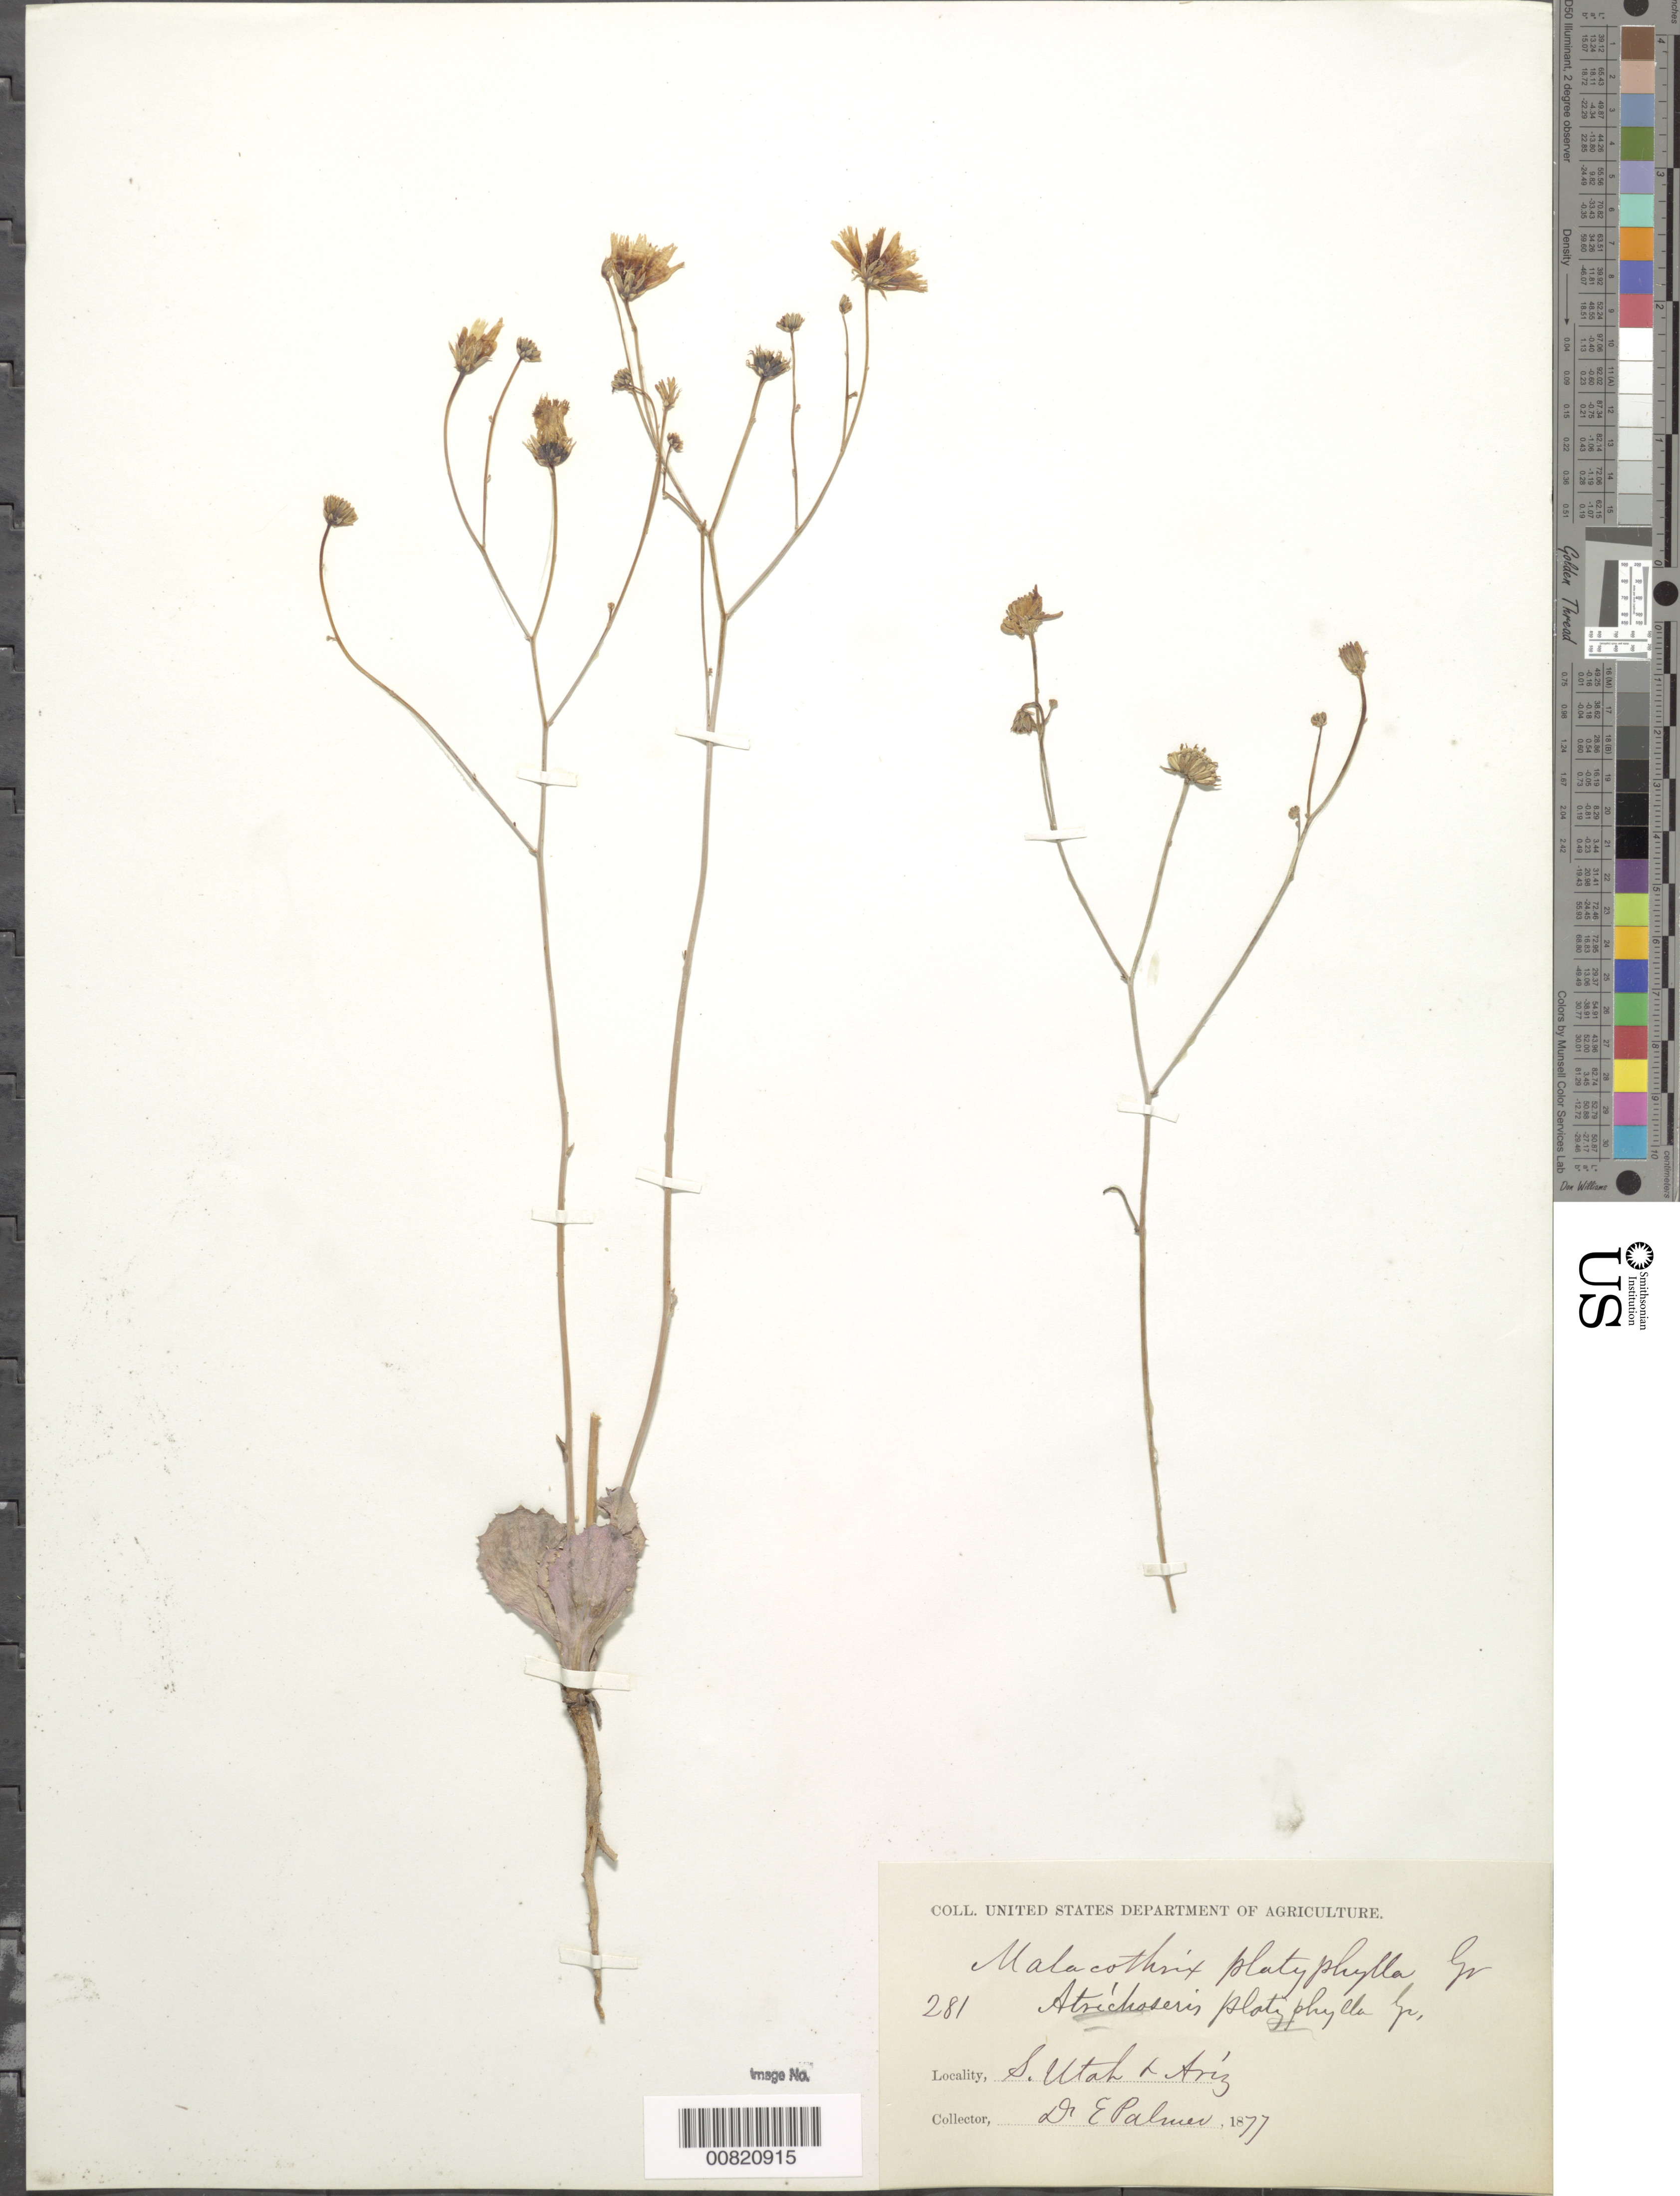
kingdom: Plantae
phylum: Tracheophyta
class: Magnoliopsida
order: Asterales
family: Asteraceae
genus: Atrichoseris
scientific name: Atrichoseris platyphylla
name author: A. Gray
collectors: E. Palmer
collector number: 281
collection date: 1877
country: United States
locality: S. Utah + Ariz.